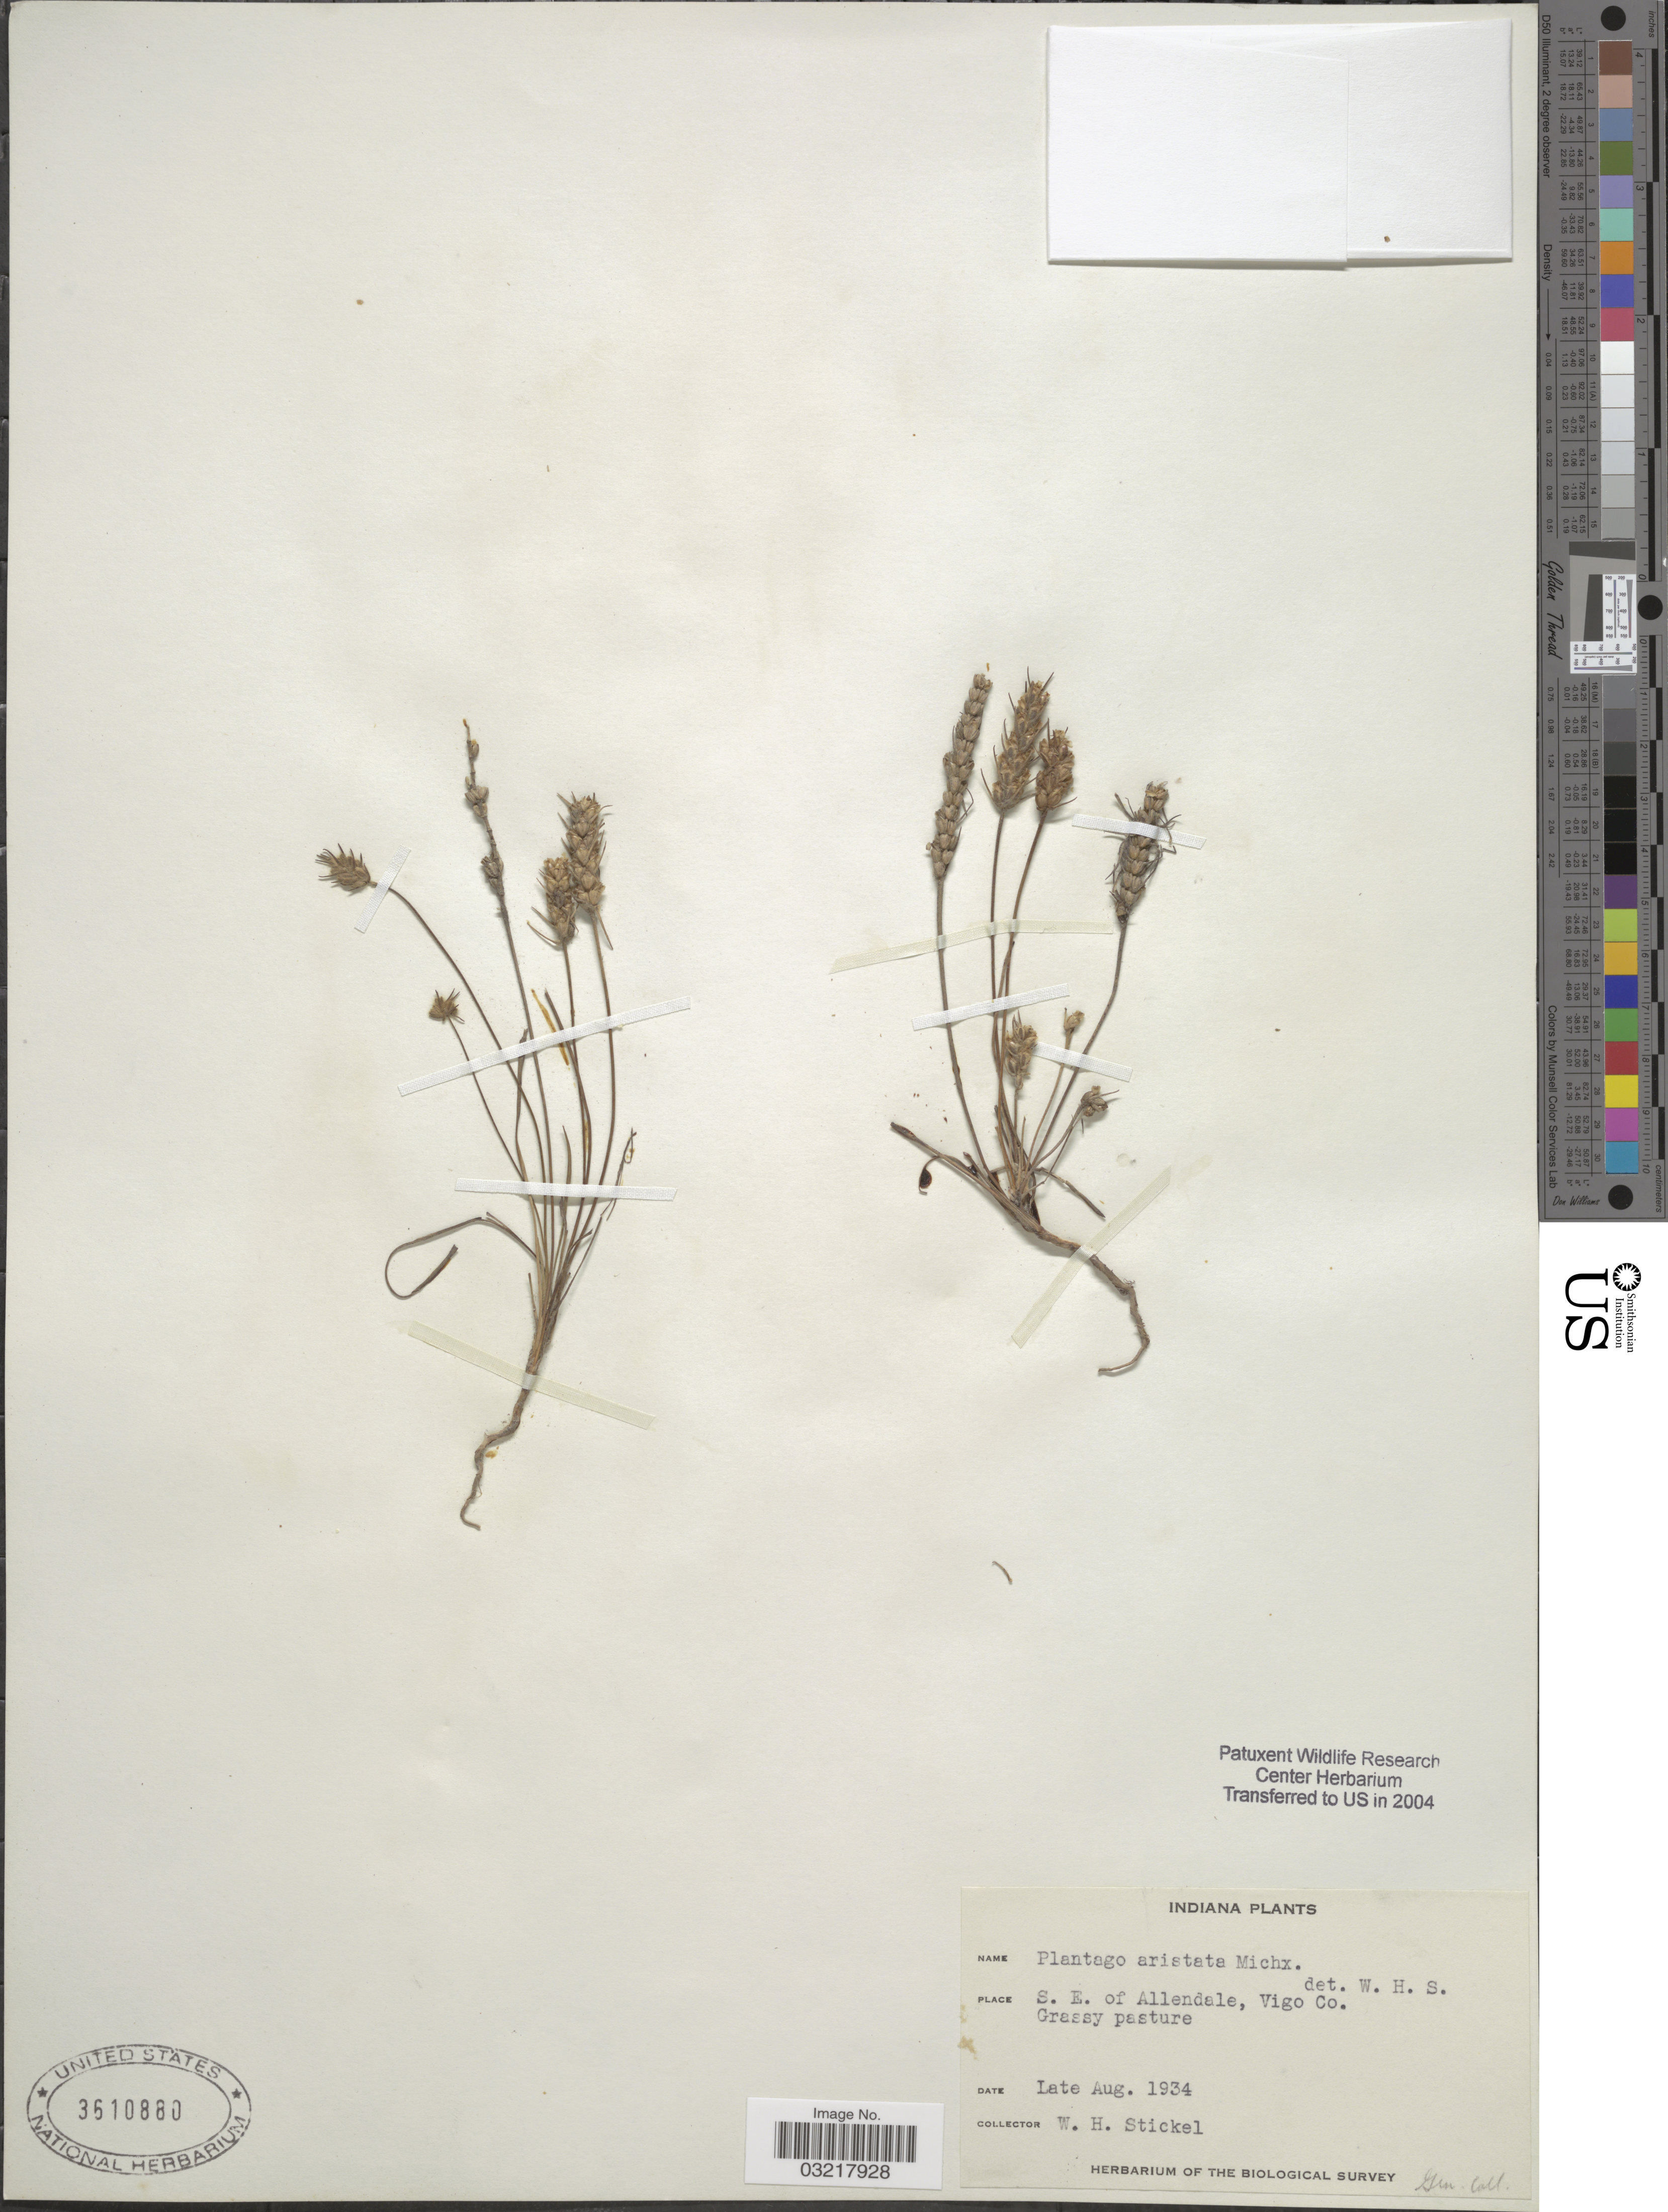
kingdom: Plantae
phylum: Tracheophyta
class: Magnoliopsida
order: Lamiales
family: Plantaginaceae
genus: Plantago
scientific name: Plantago aristata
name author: Michx.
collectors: W. Stickel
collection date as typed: Late Aug. 1934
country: United States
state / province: Indiana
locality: S. E. of Allendale, Vigo Co.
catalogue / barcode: US 3610880